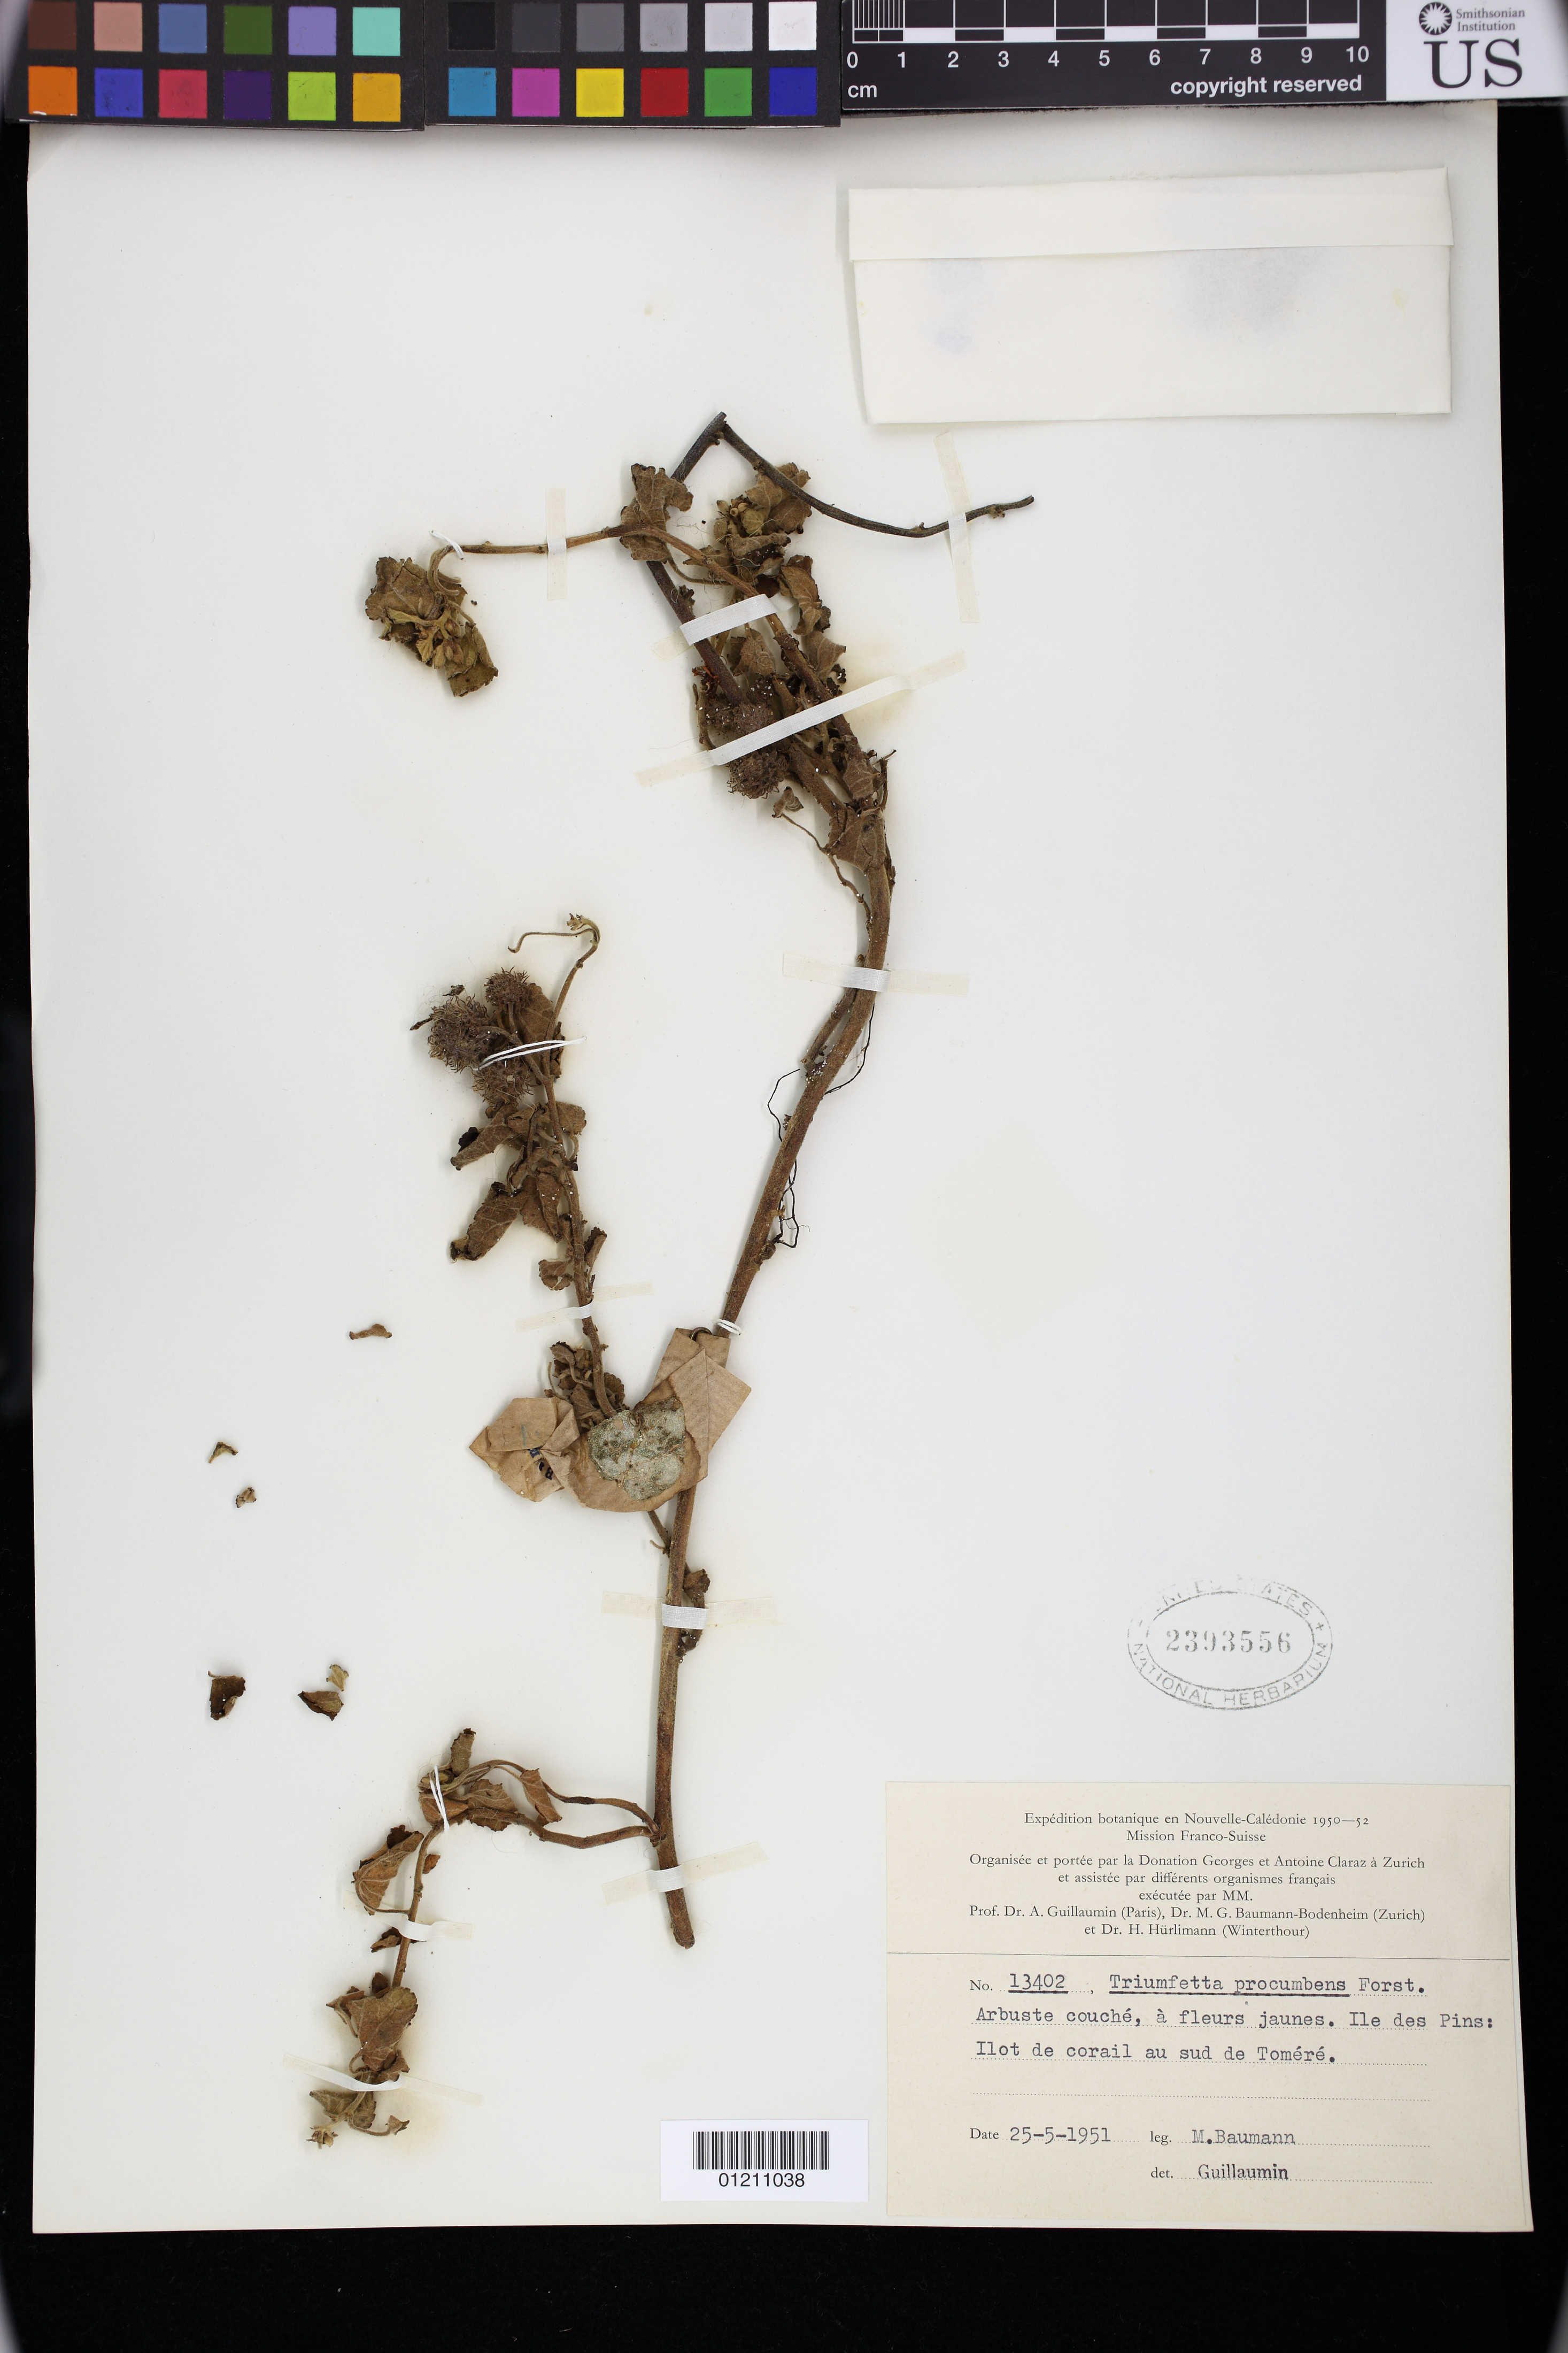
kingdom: Plantae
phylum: Tracheophyta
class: Magnoliopsida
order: Malvales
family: Malvaceae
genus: Triumfetta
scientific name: Triumfetta procumbens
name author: G. Forst.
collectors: M. Baumann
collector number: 13402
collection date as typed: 25 May 1951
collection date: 1951-05-25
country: New Caledonia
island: Ile des Pins [Isle of Pines]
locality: Ile des Pins: Ilot de corail au sud de Toméré.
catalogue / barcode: US 2393556